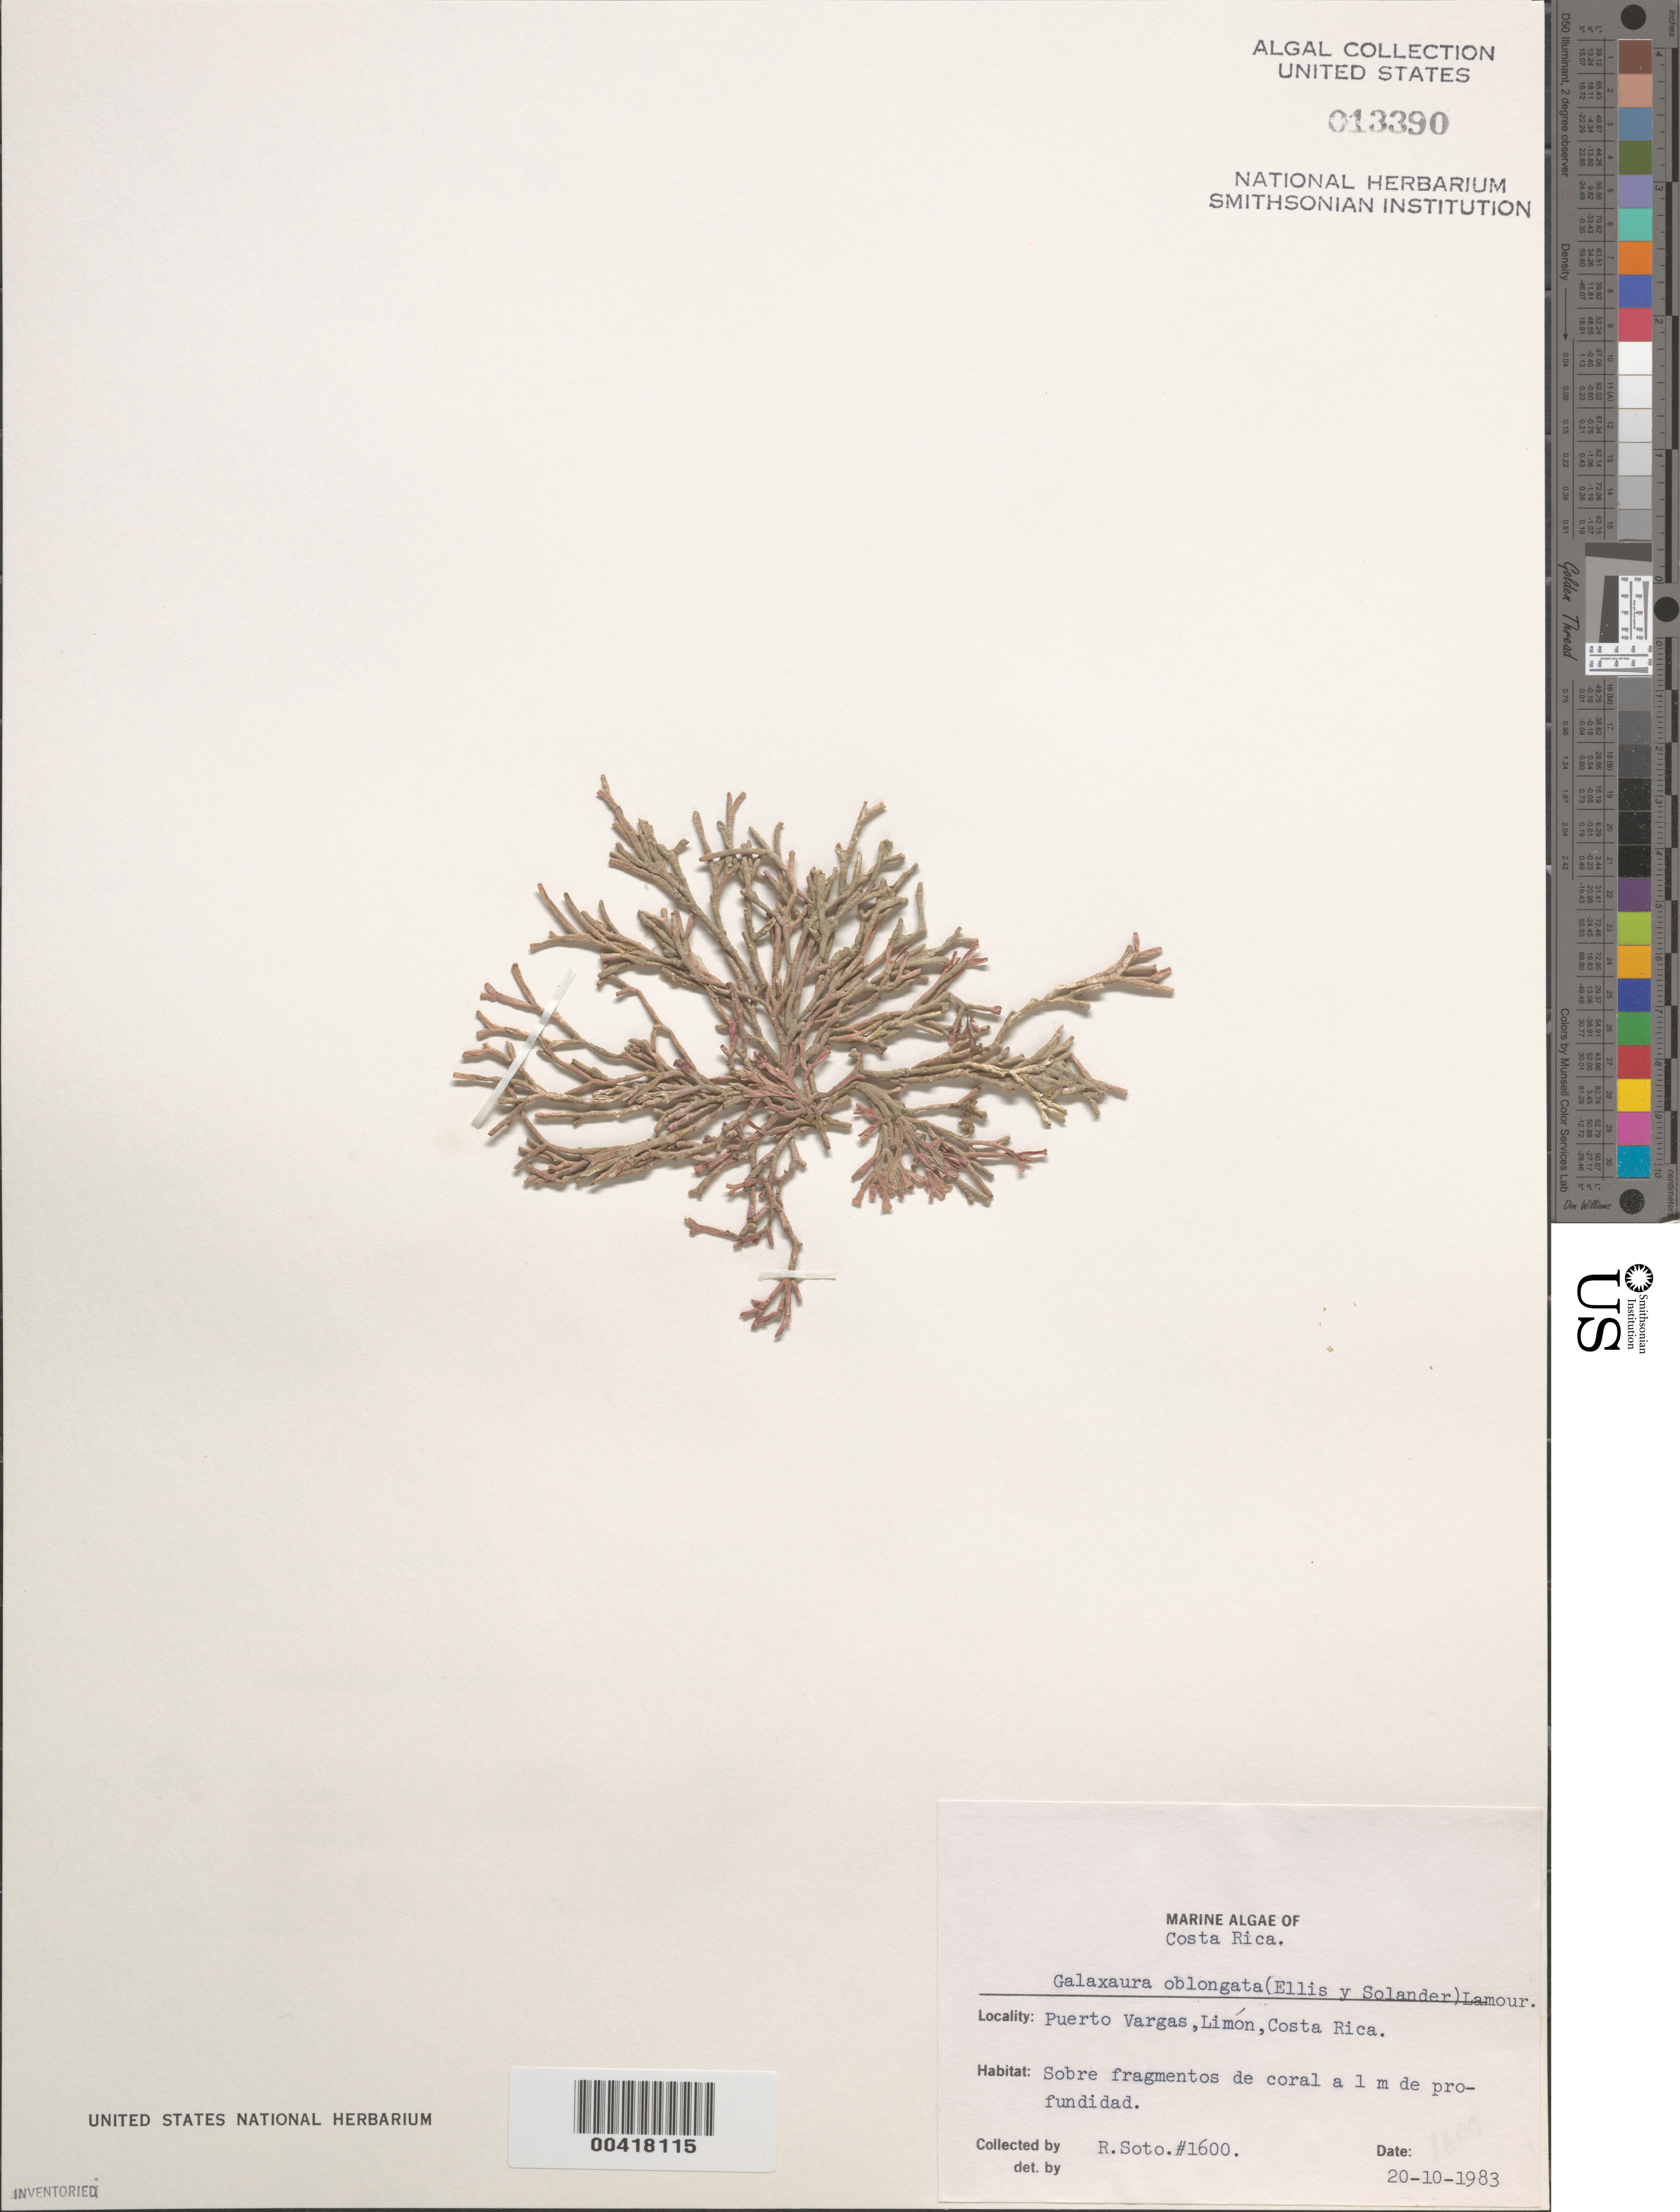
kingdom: Plantae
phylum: Rhodophyta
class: Florideophyceae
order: Nemaliales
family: Galaxauraceae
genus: Tricleocarpa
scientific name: Tricleocarpa fragilis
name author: (L.) Huisman & R.A. Towns.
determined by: Algae name updating Project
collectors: R. Soto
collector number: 1600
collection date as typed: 20 Oct 1983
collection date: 1983-10-20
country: Costa Rica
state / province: Limón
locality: Puerto vargas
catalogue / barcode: US 13390